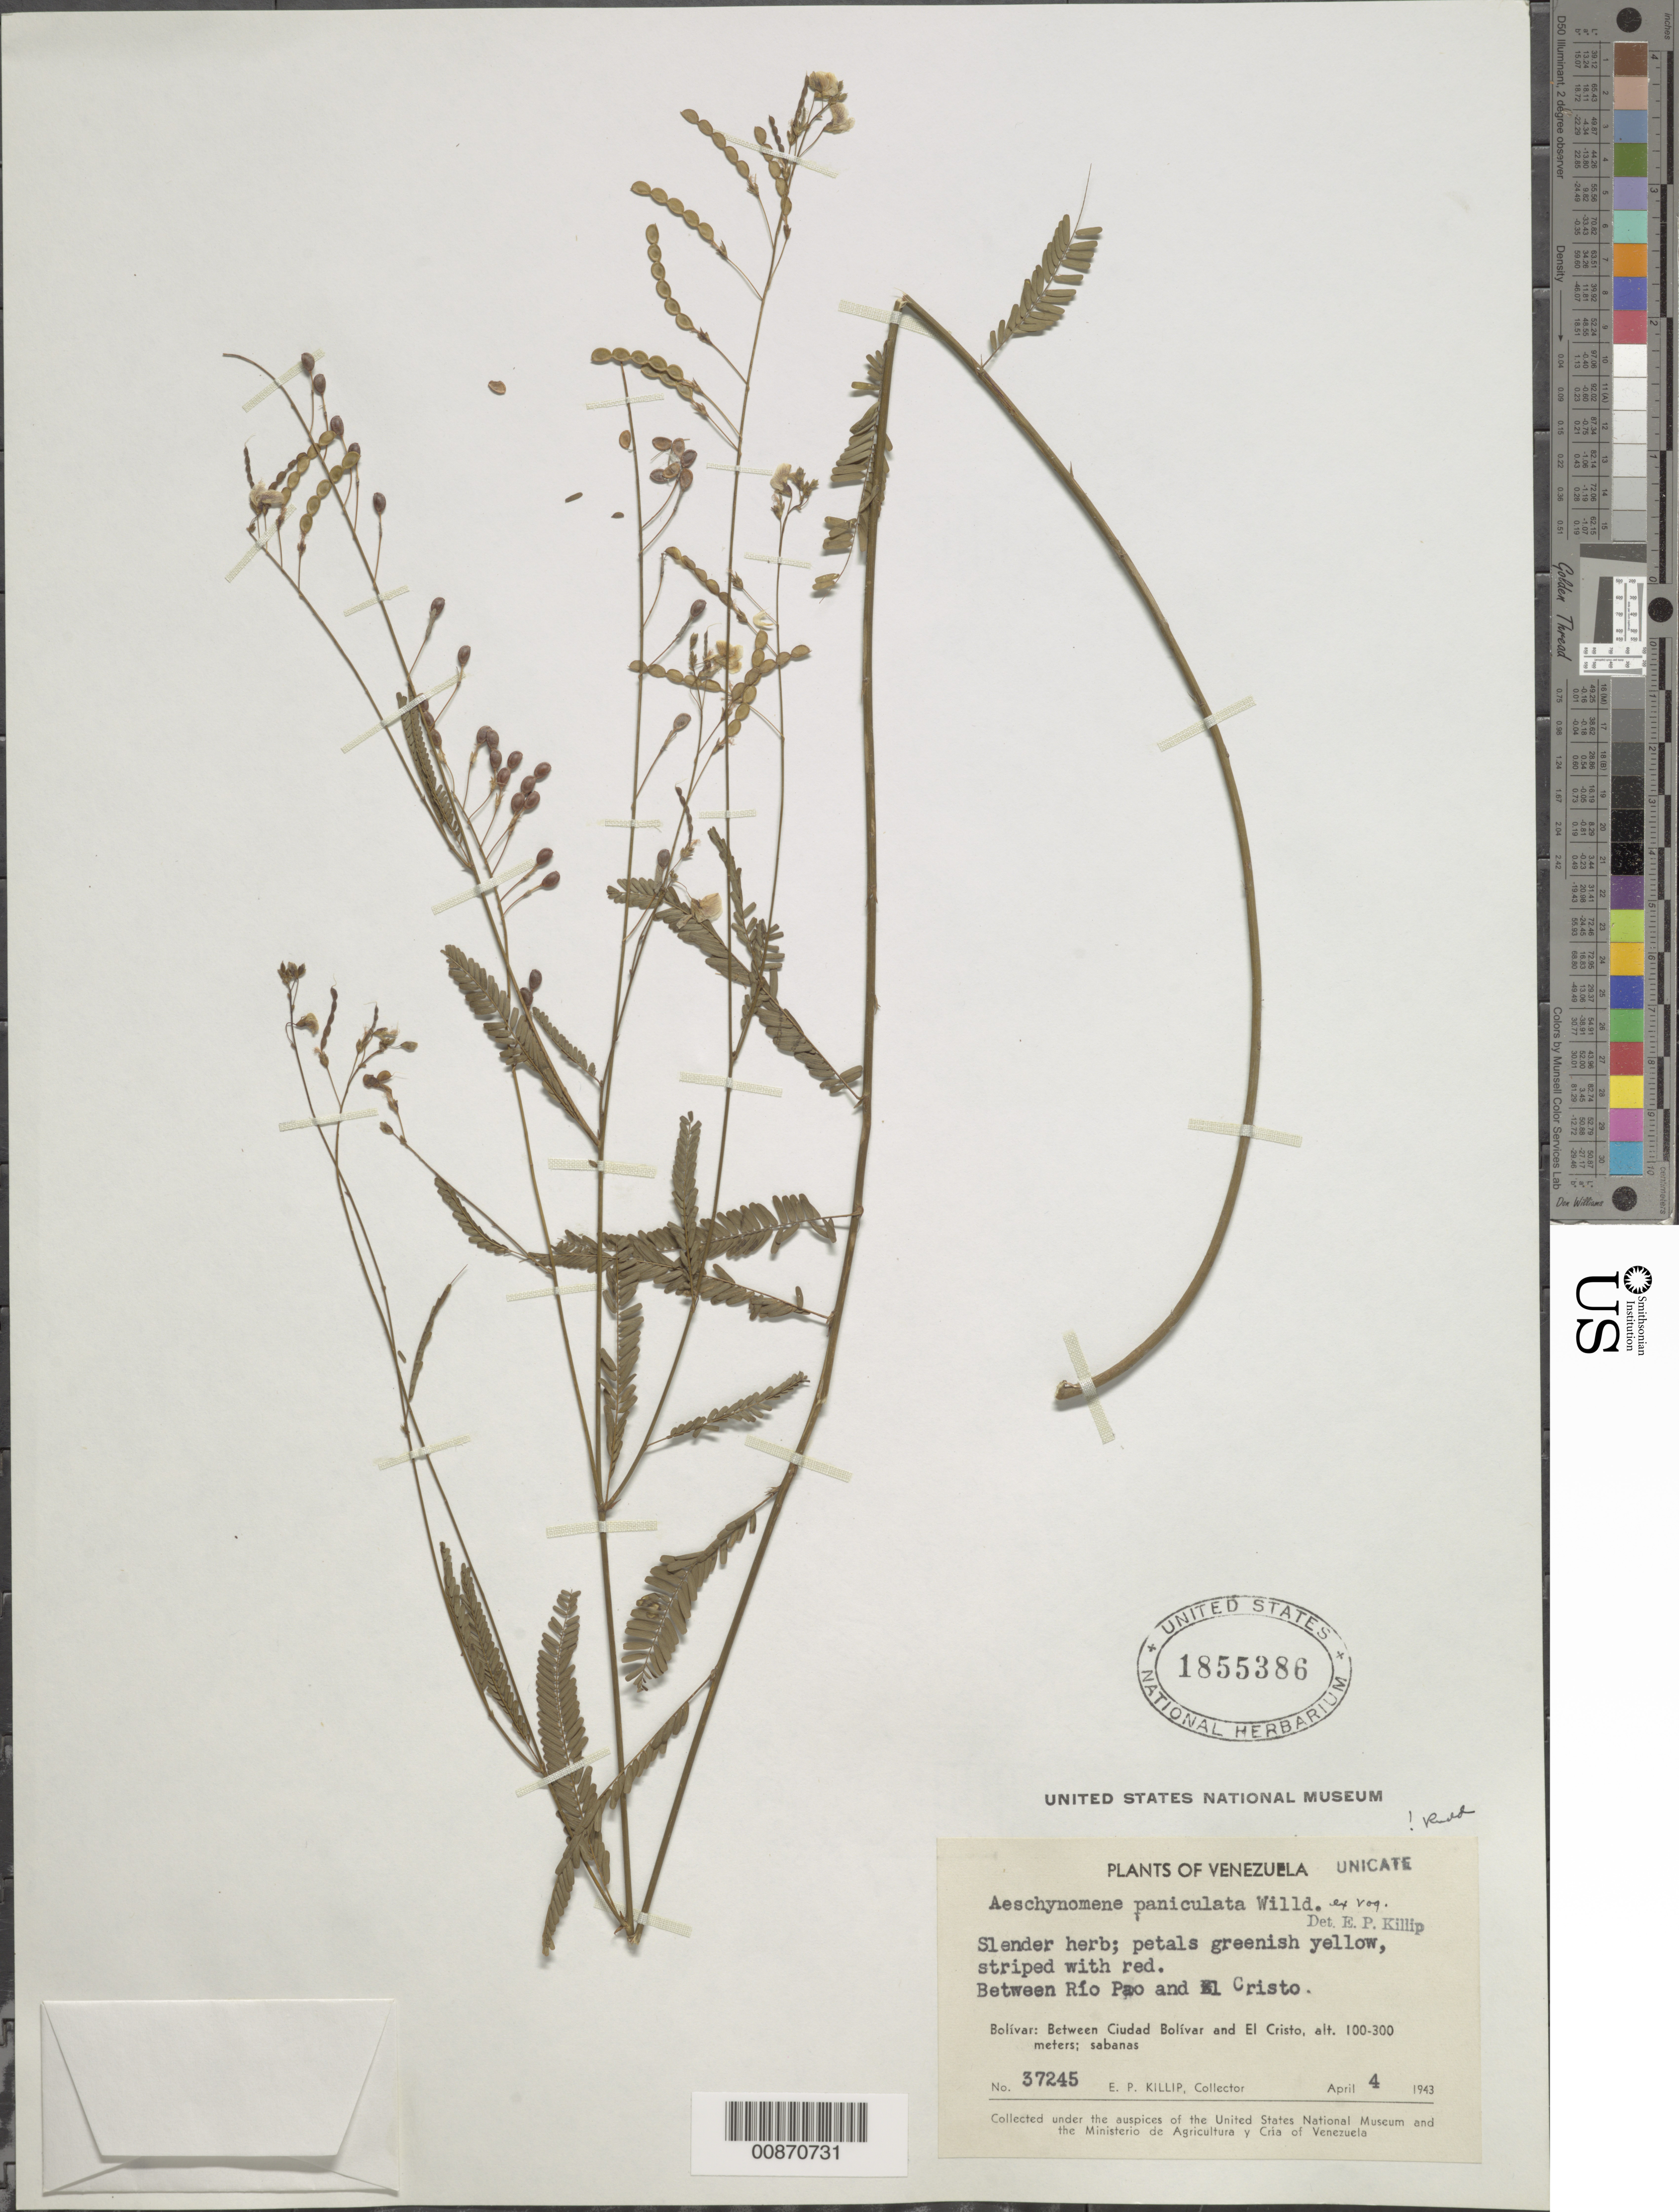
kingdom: Plantae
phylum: Tracheophyta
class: Magnoliopsida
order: Fabales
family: Fabaceae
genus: Aeschynomene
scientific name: Aeschynomene paniculata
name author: Vogel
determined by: Rudd, V. E.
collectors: E. P. Killip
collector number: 37245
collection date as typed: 4-Apr-43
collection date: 1943-04-04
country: Venezuela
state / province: Bolívar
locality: Ciudad Bolívar to El Cristo, betw Río Pao and El Cristo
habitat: Savanna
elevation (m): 100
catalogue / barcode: US 1855386